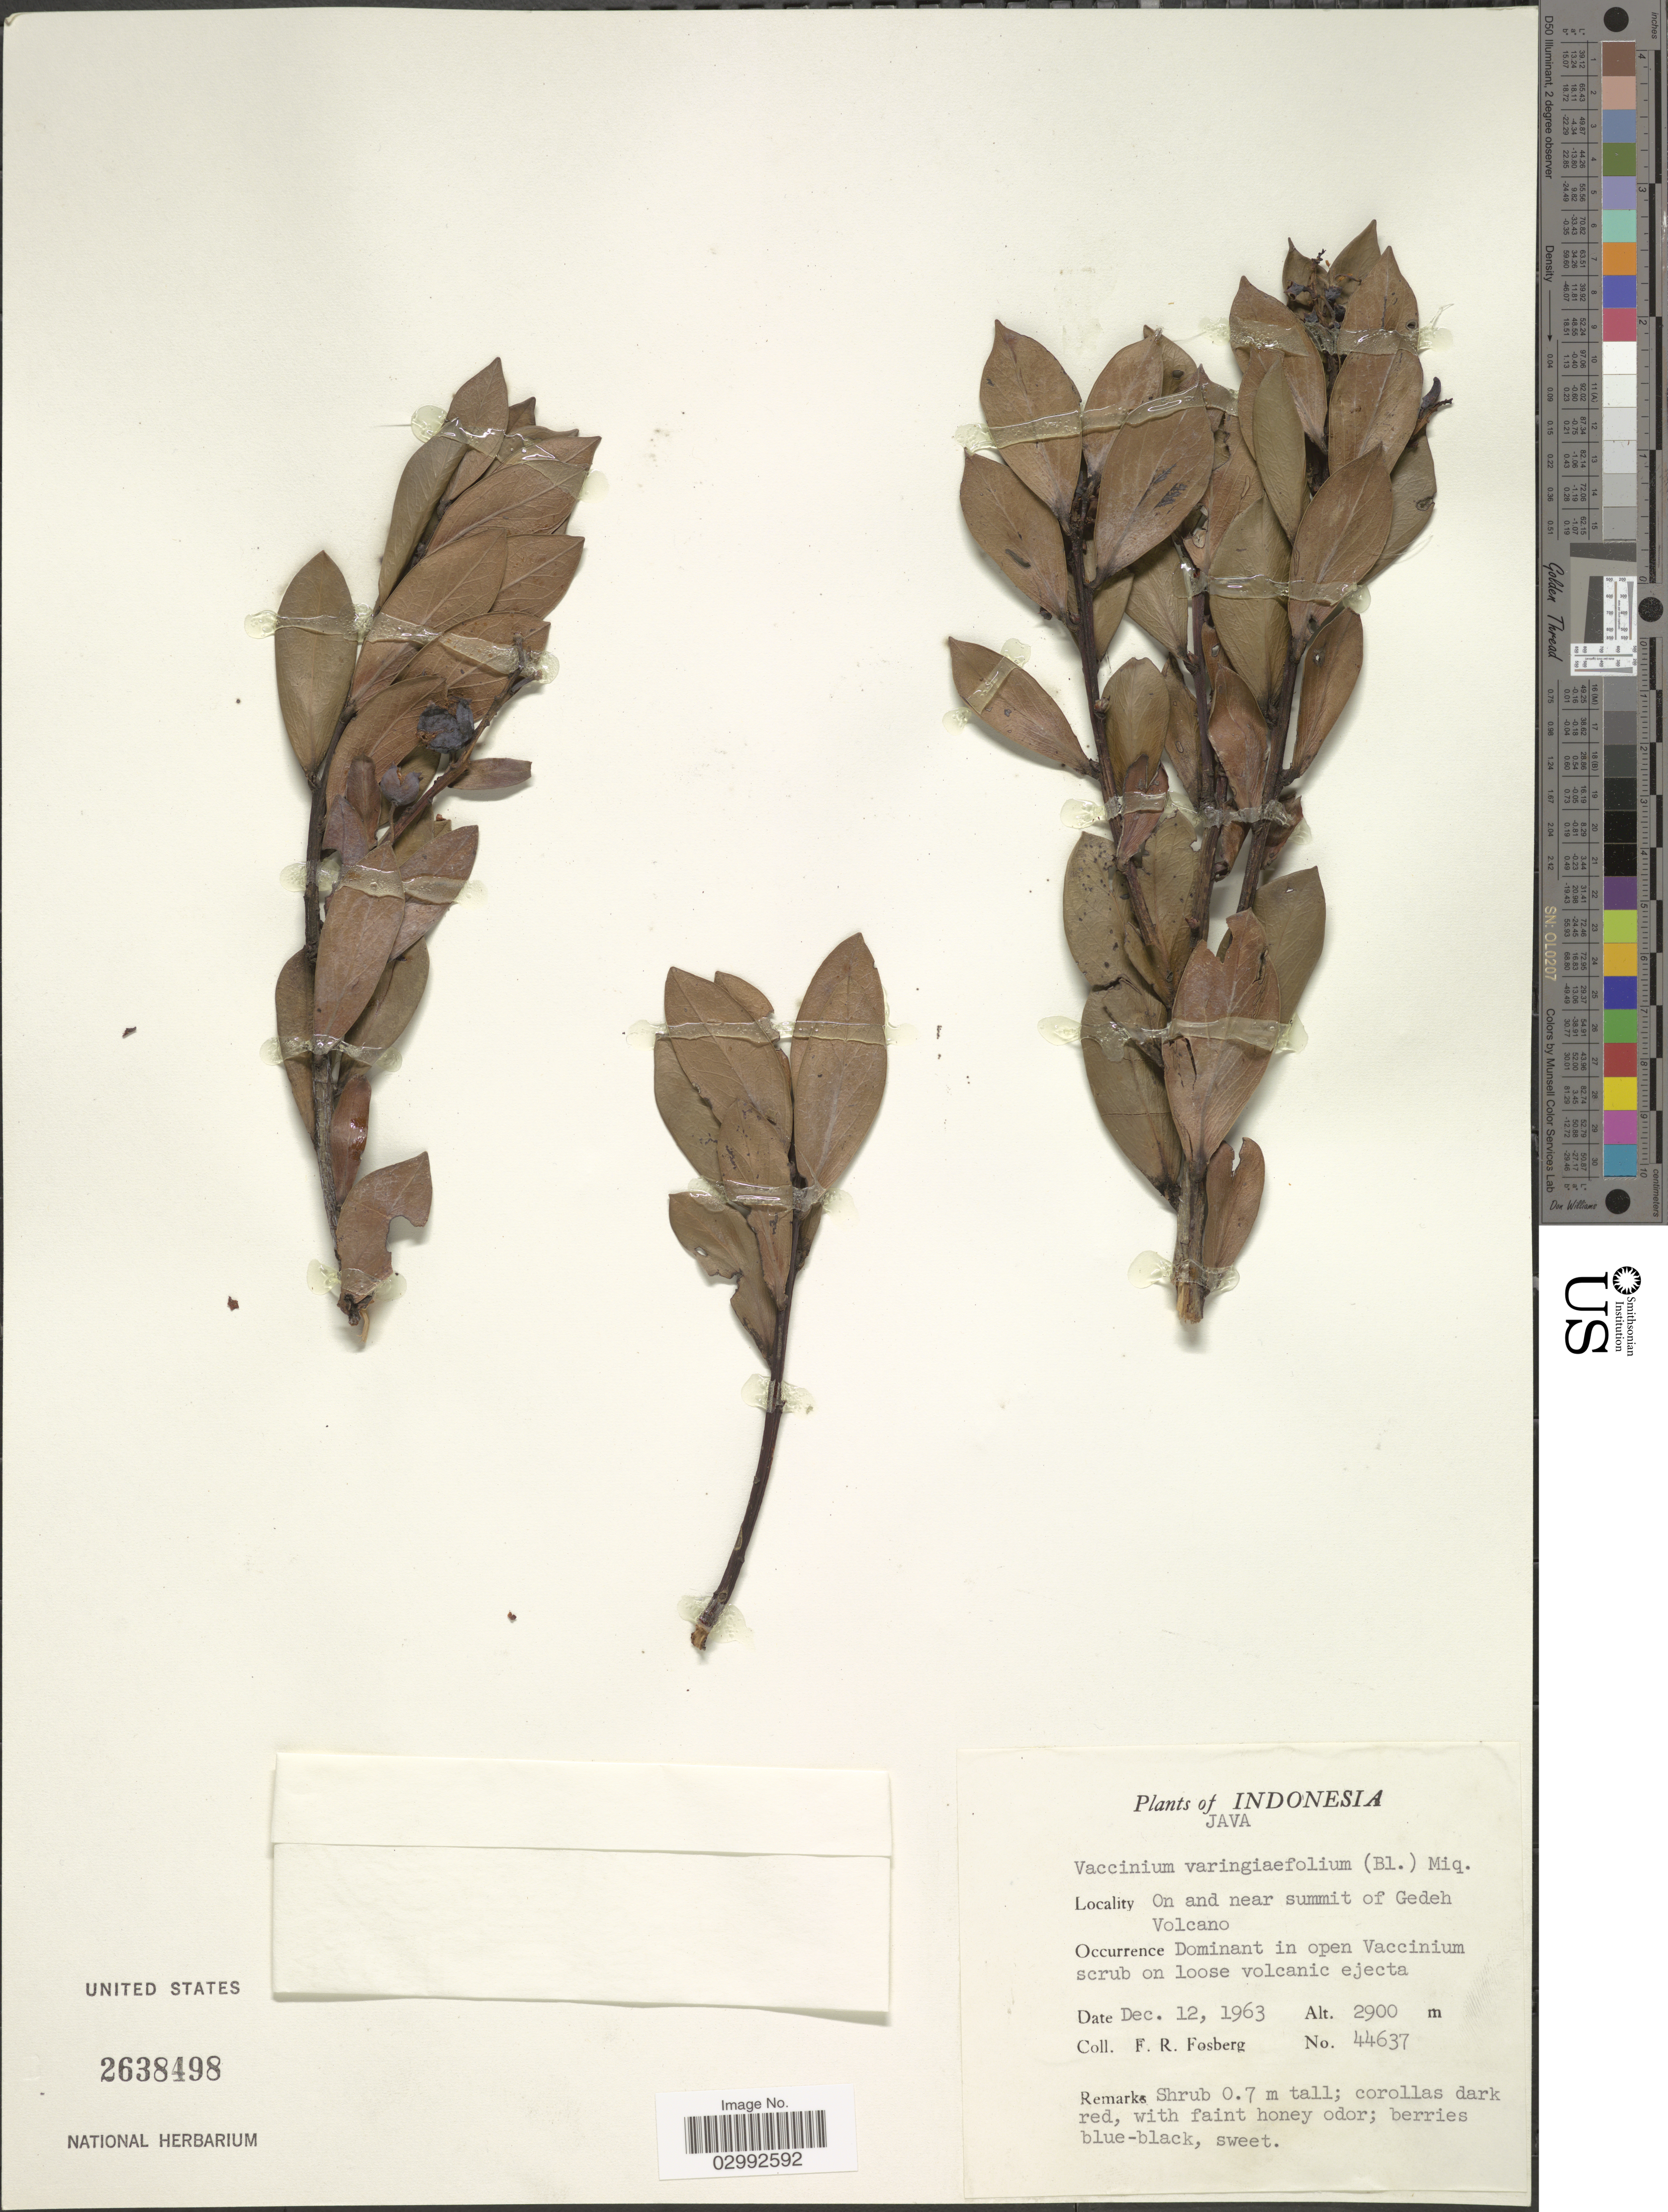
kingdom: Plantae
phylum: Tracheophyta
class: Magnoliopsida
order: Ericales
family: Ericaceae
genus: Vaccinium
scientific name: Vaccinium varingiaefolium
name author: Miq.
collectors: F. R. Fosberg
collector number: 44637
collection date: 1963-12-12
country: Indonesia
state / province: Java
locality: On and near summit of Gedeh Volcano.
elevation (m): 2900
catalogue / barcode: US 2638498